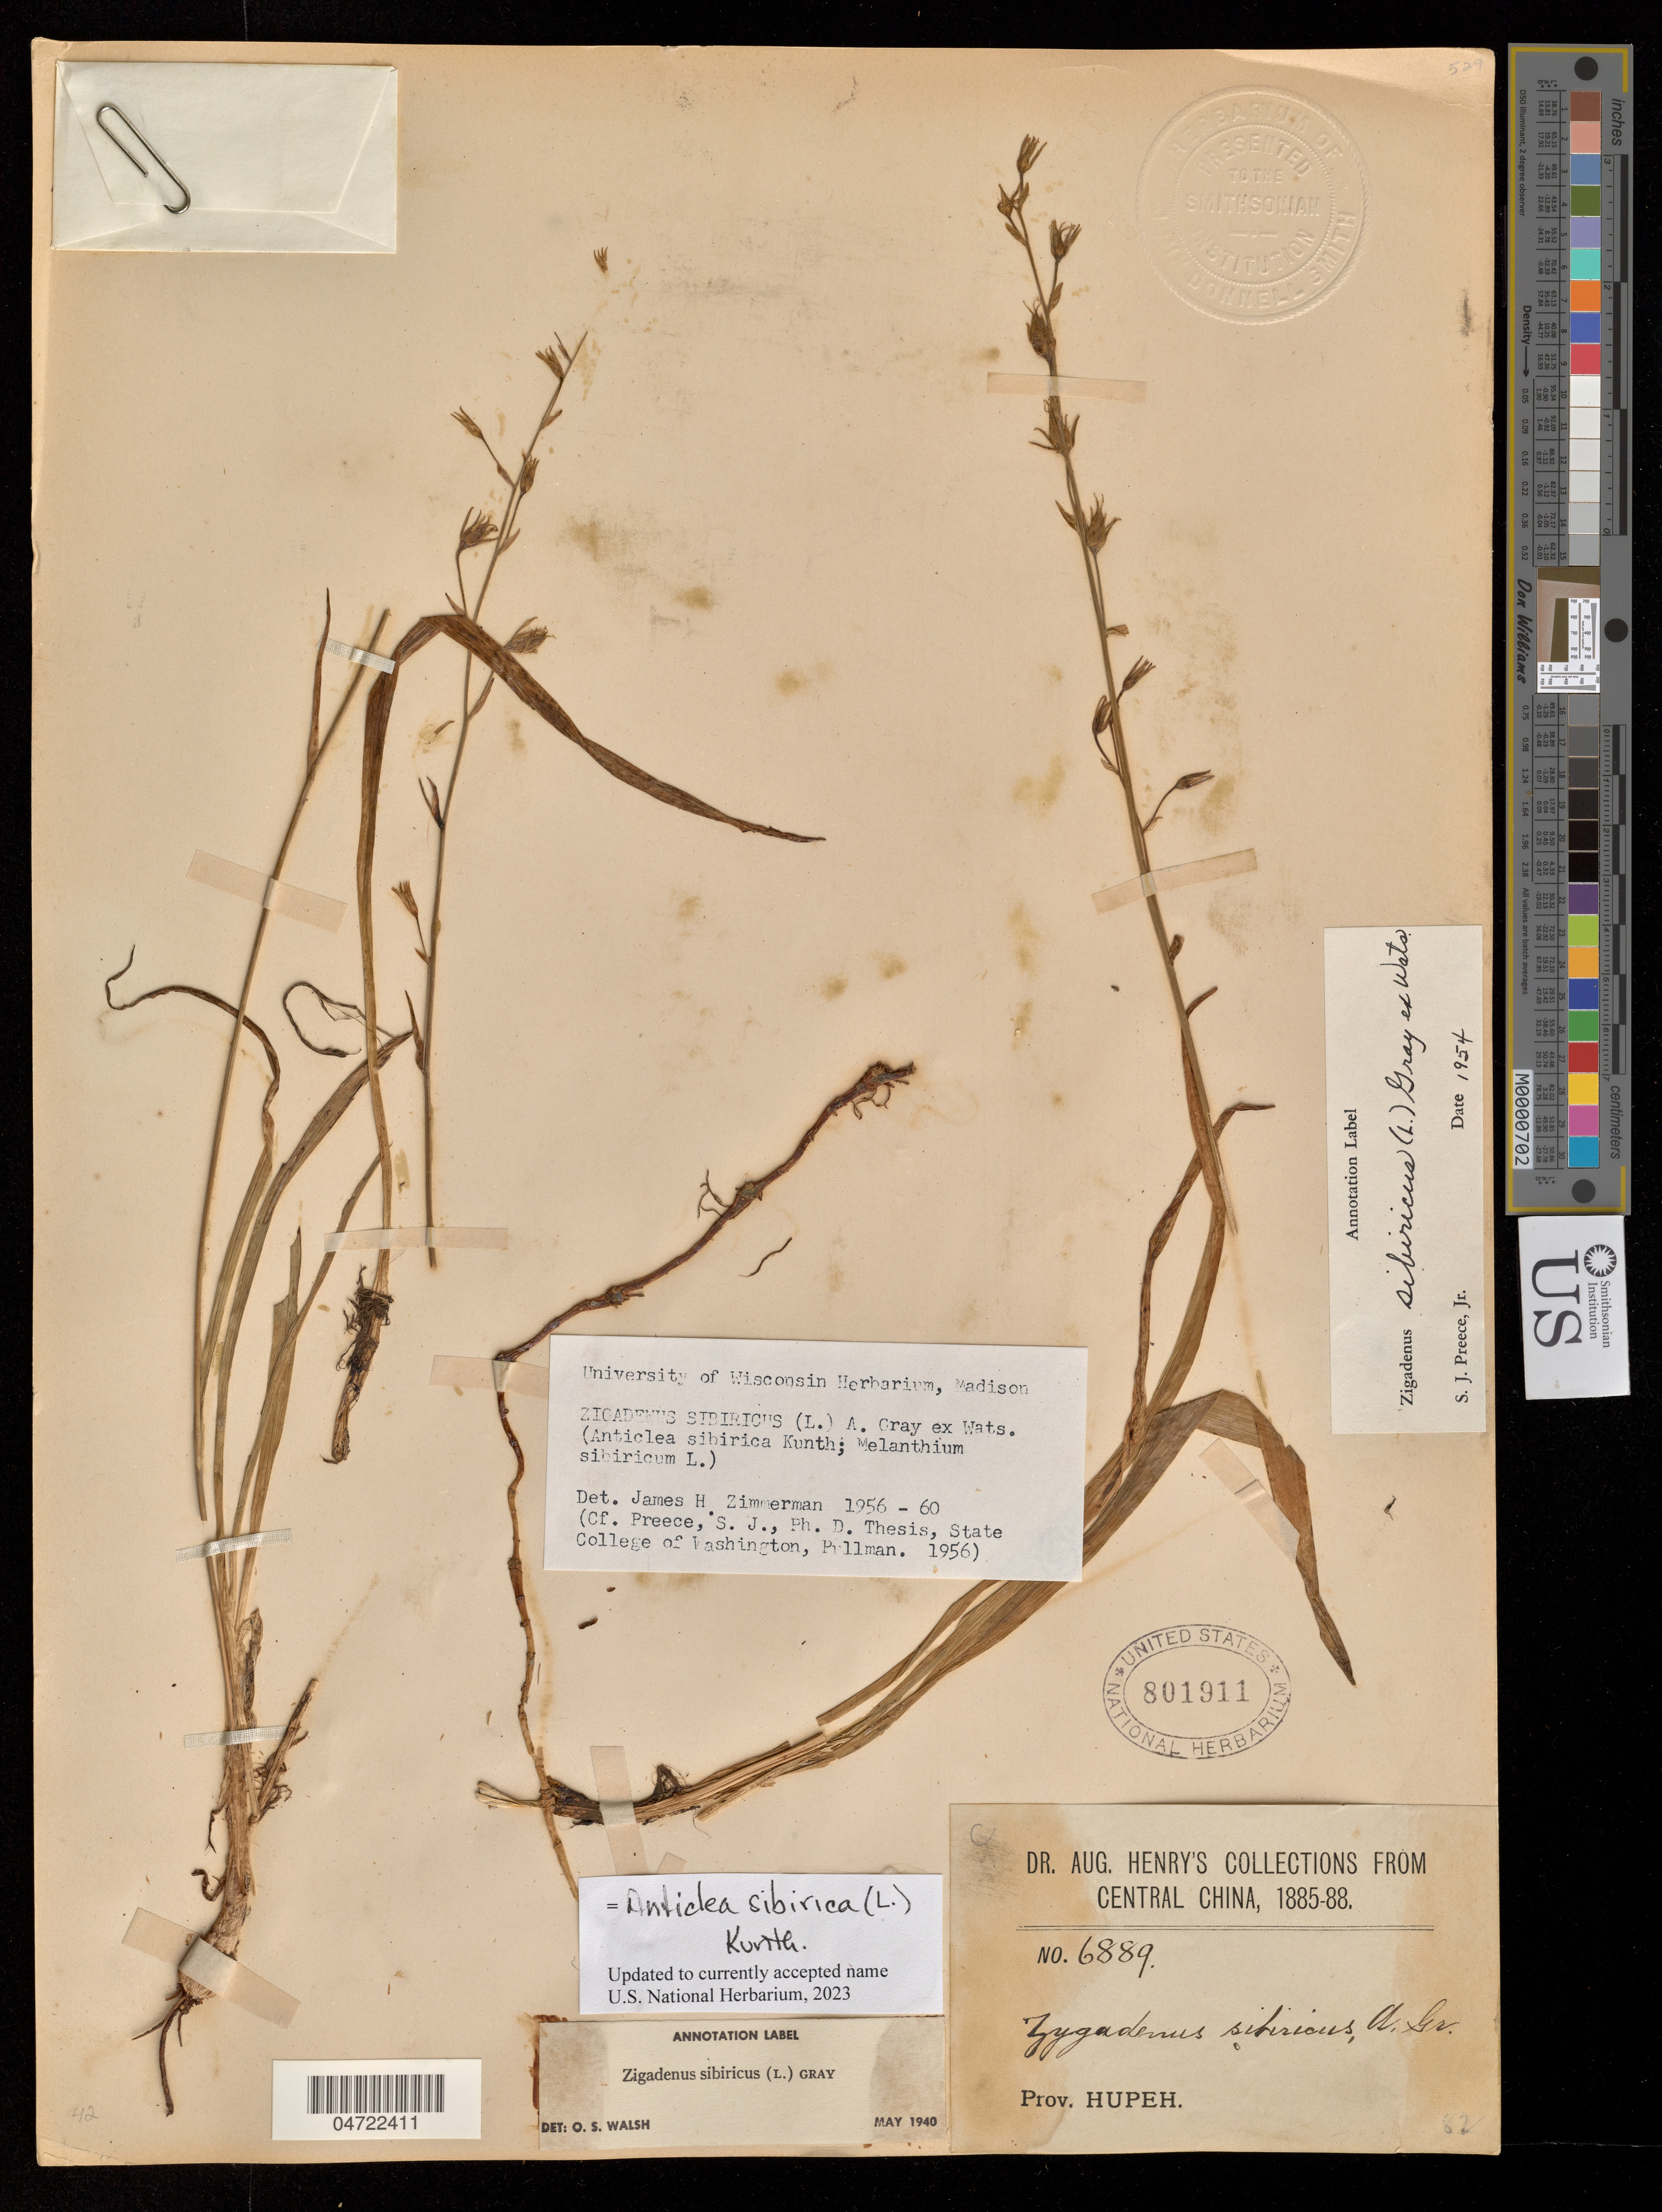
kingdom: Plantae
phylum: Tracheophyta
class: Liliopsida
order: Liliales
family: Melanthiaceae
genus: Anticlea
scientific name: Anticlea sibirica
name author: (L.) Kunth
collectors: A. Henry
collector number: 6889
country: China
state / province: Hubei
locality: Prov. Hupeh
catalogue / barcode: US 801911